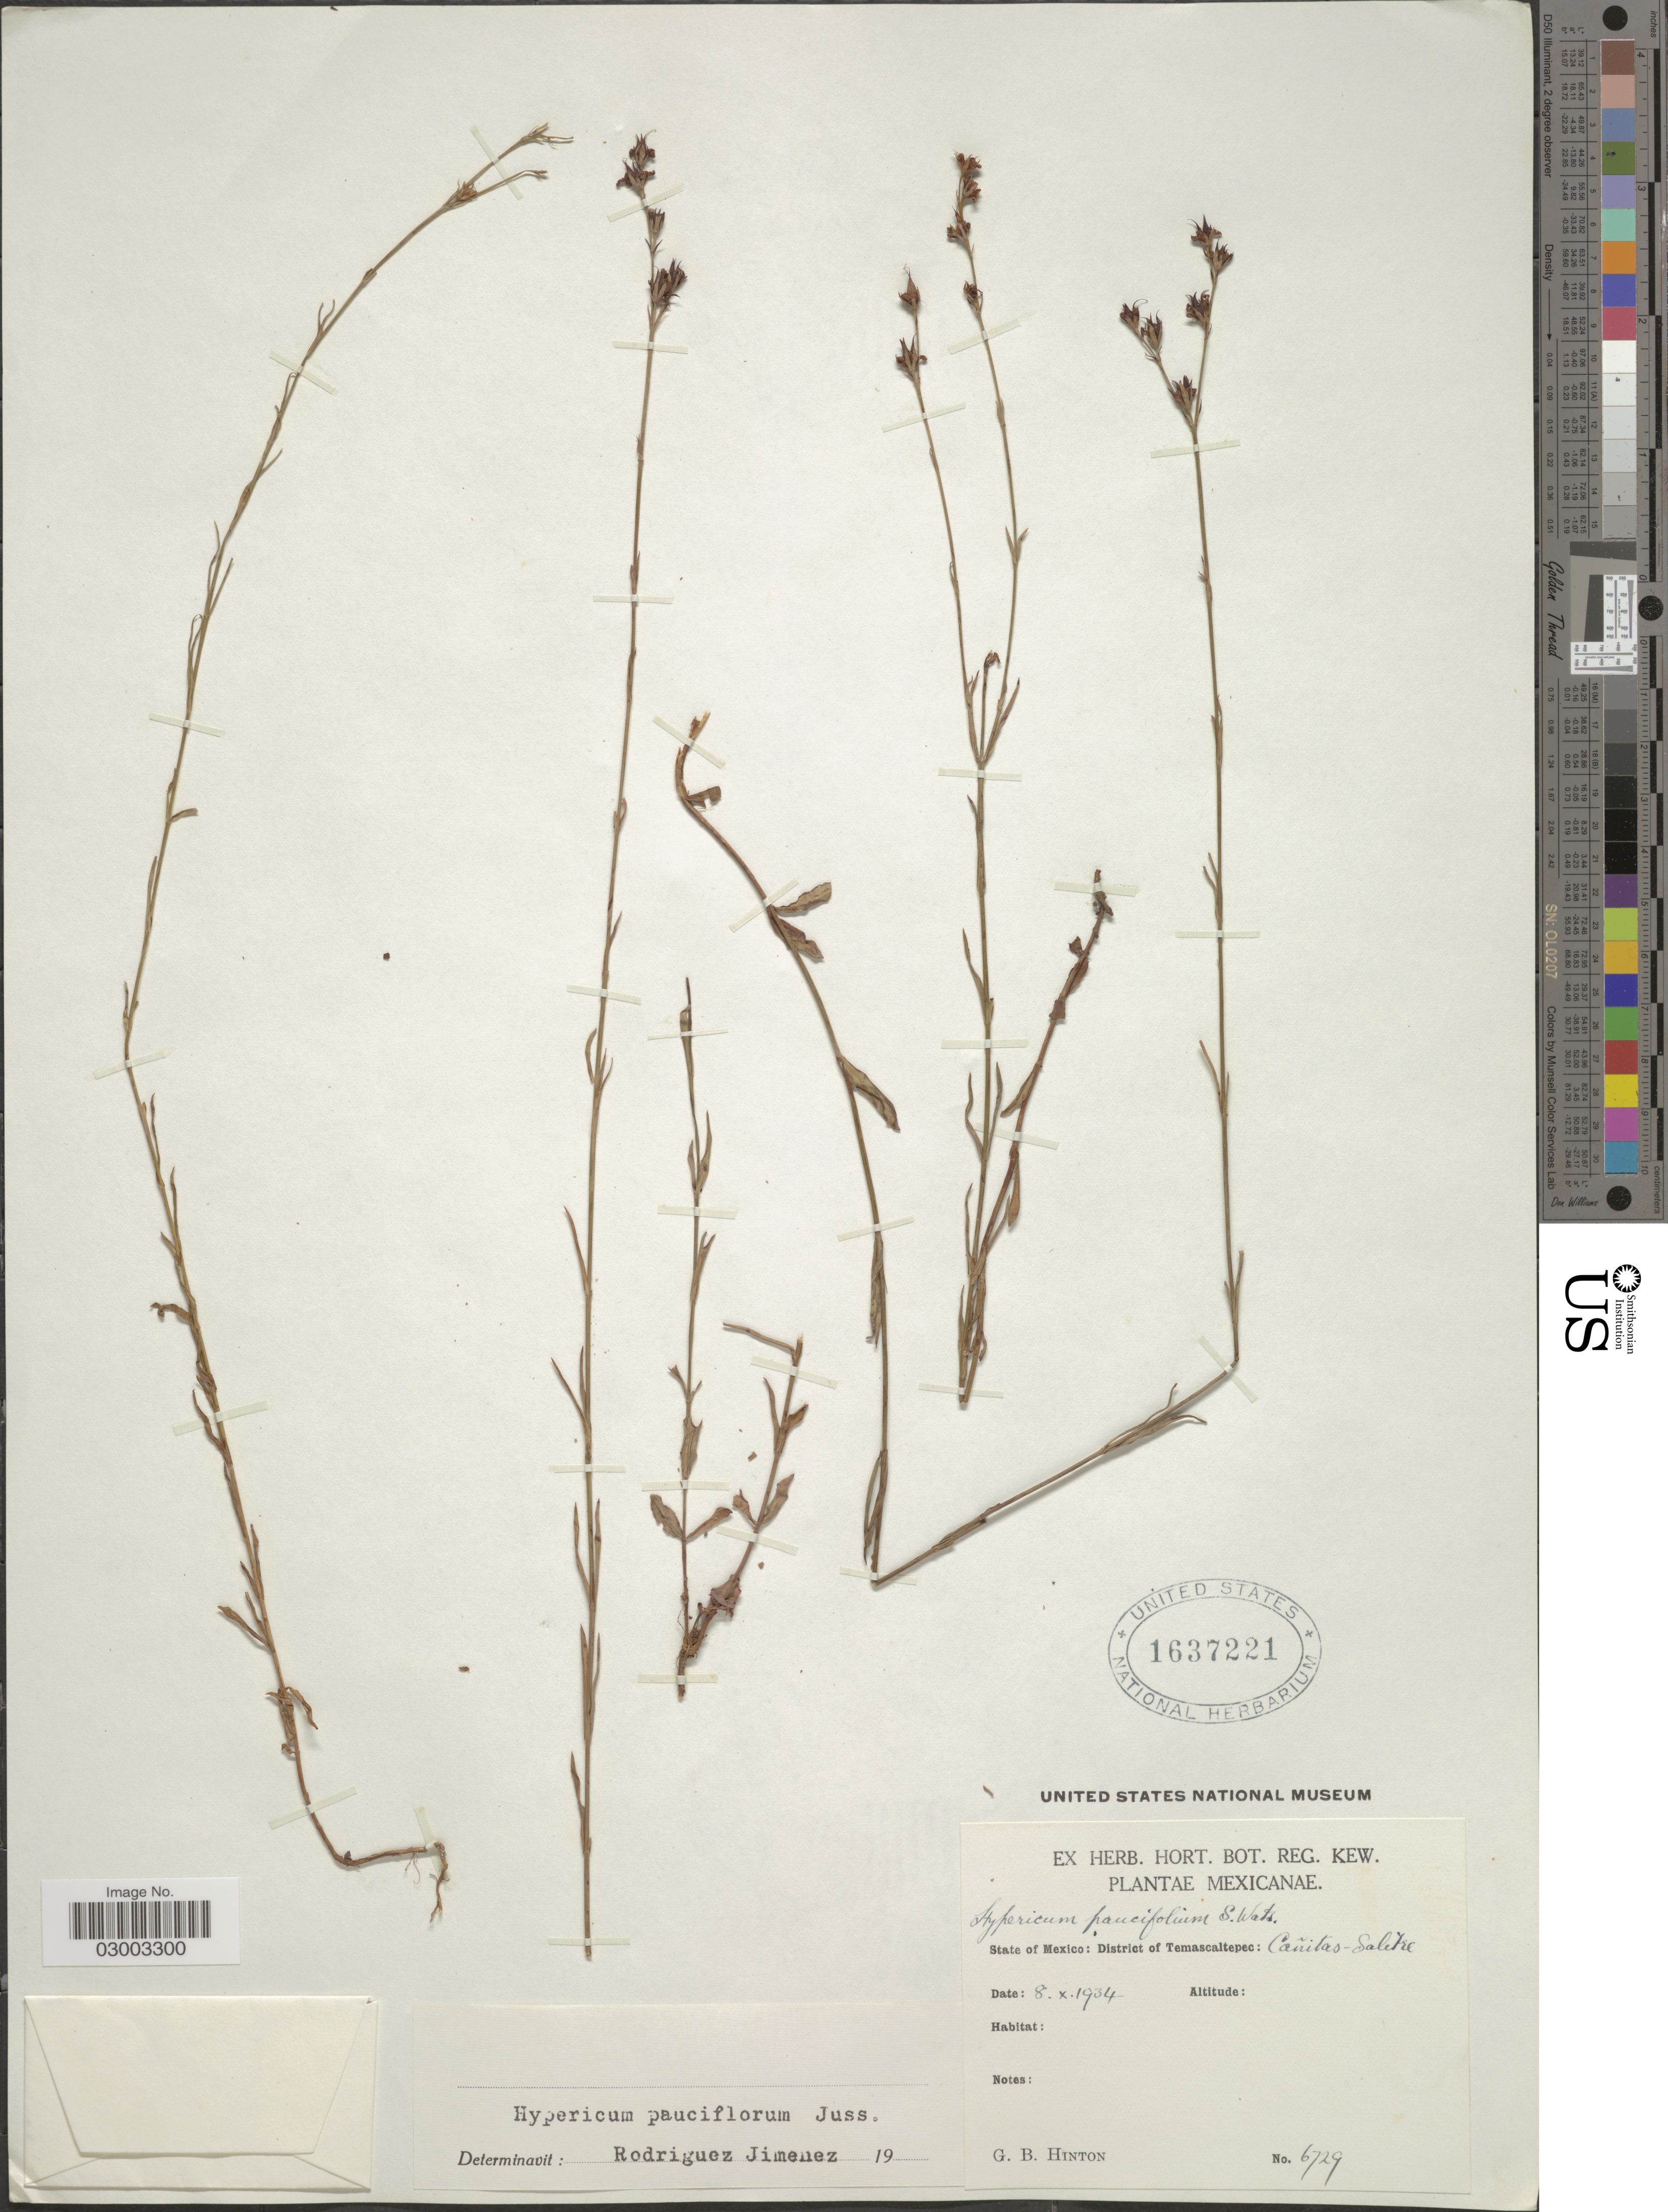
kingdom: Plantae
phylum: Tracheophyta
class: Magnoliopsida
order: Malpighiales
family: Hypericaceae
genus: Hypericum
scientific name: Hypericum pauciflorum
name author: Kunth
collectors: G. B. Hinton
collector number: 6729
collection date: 1934-10-08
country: Mexico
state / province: México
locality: State of Mexico: District of Temascaltepec: Cañitas-Salitre.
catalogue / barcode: US 1637221